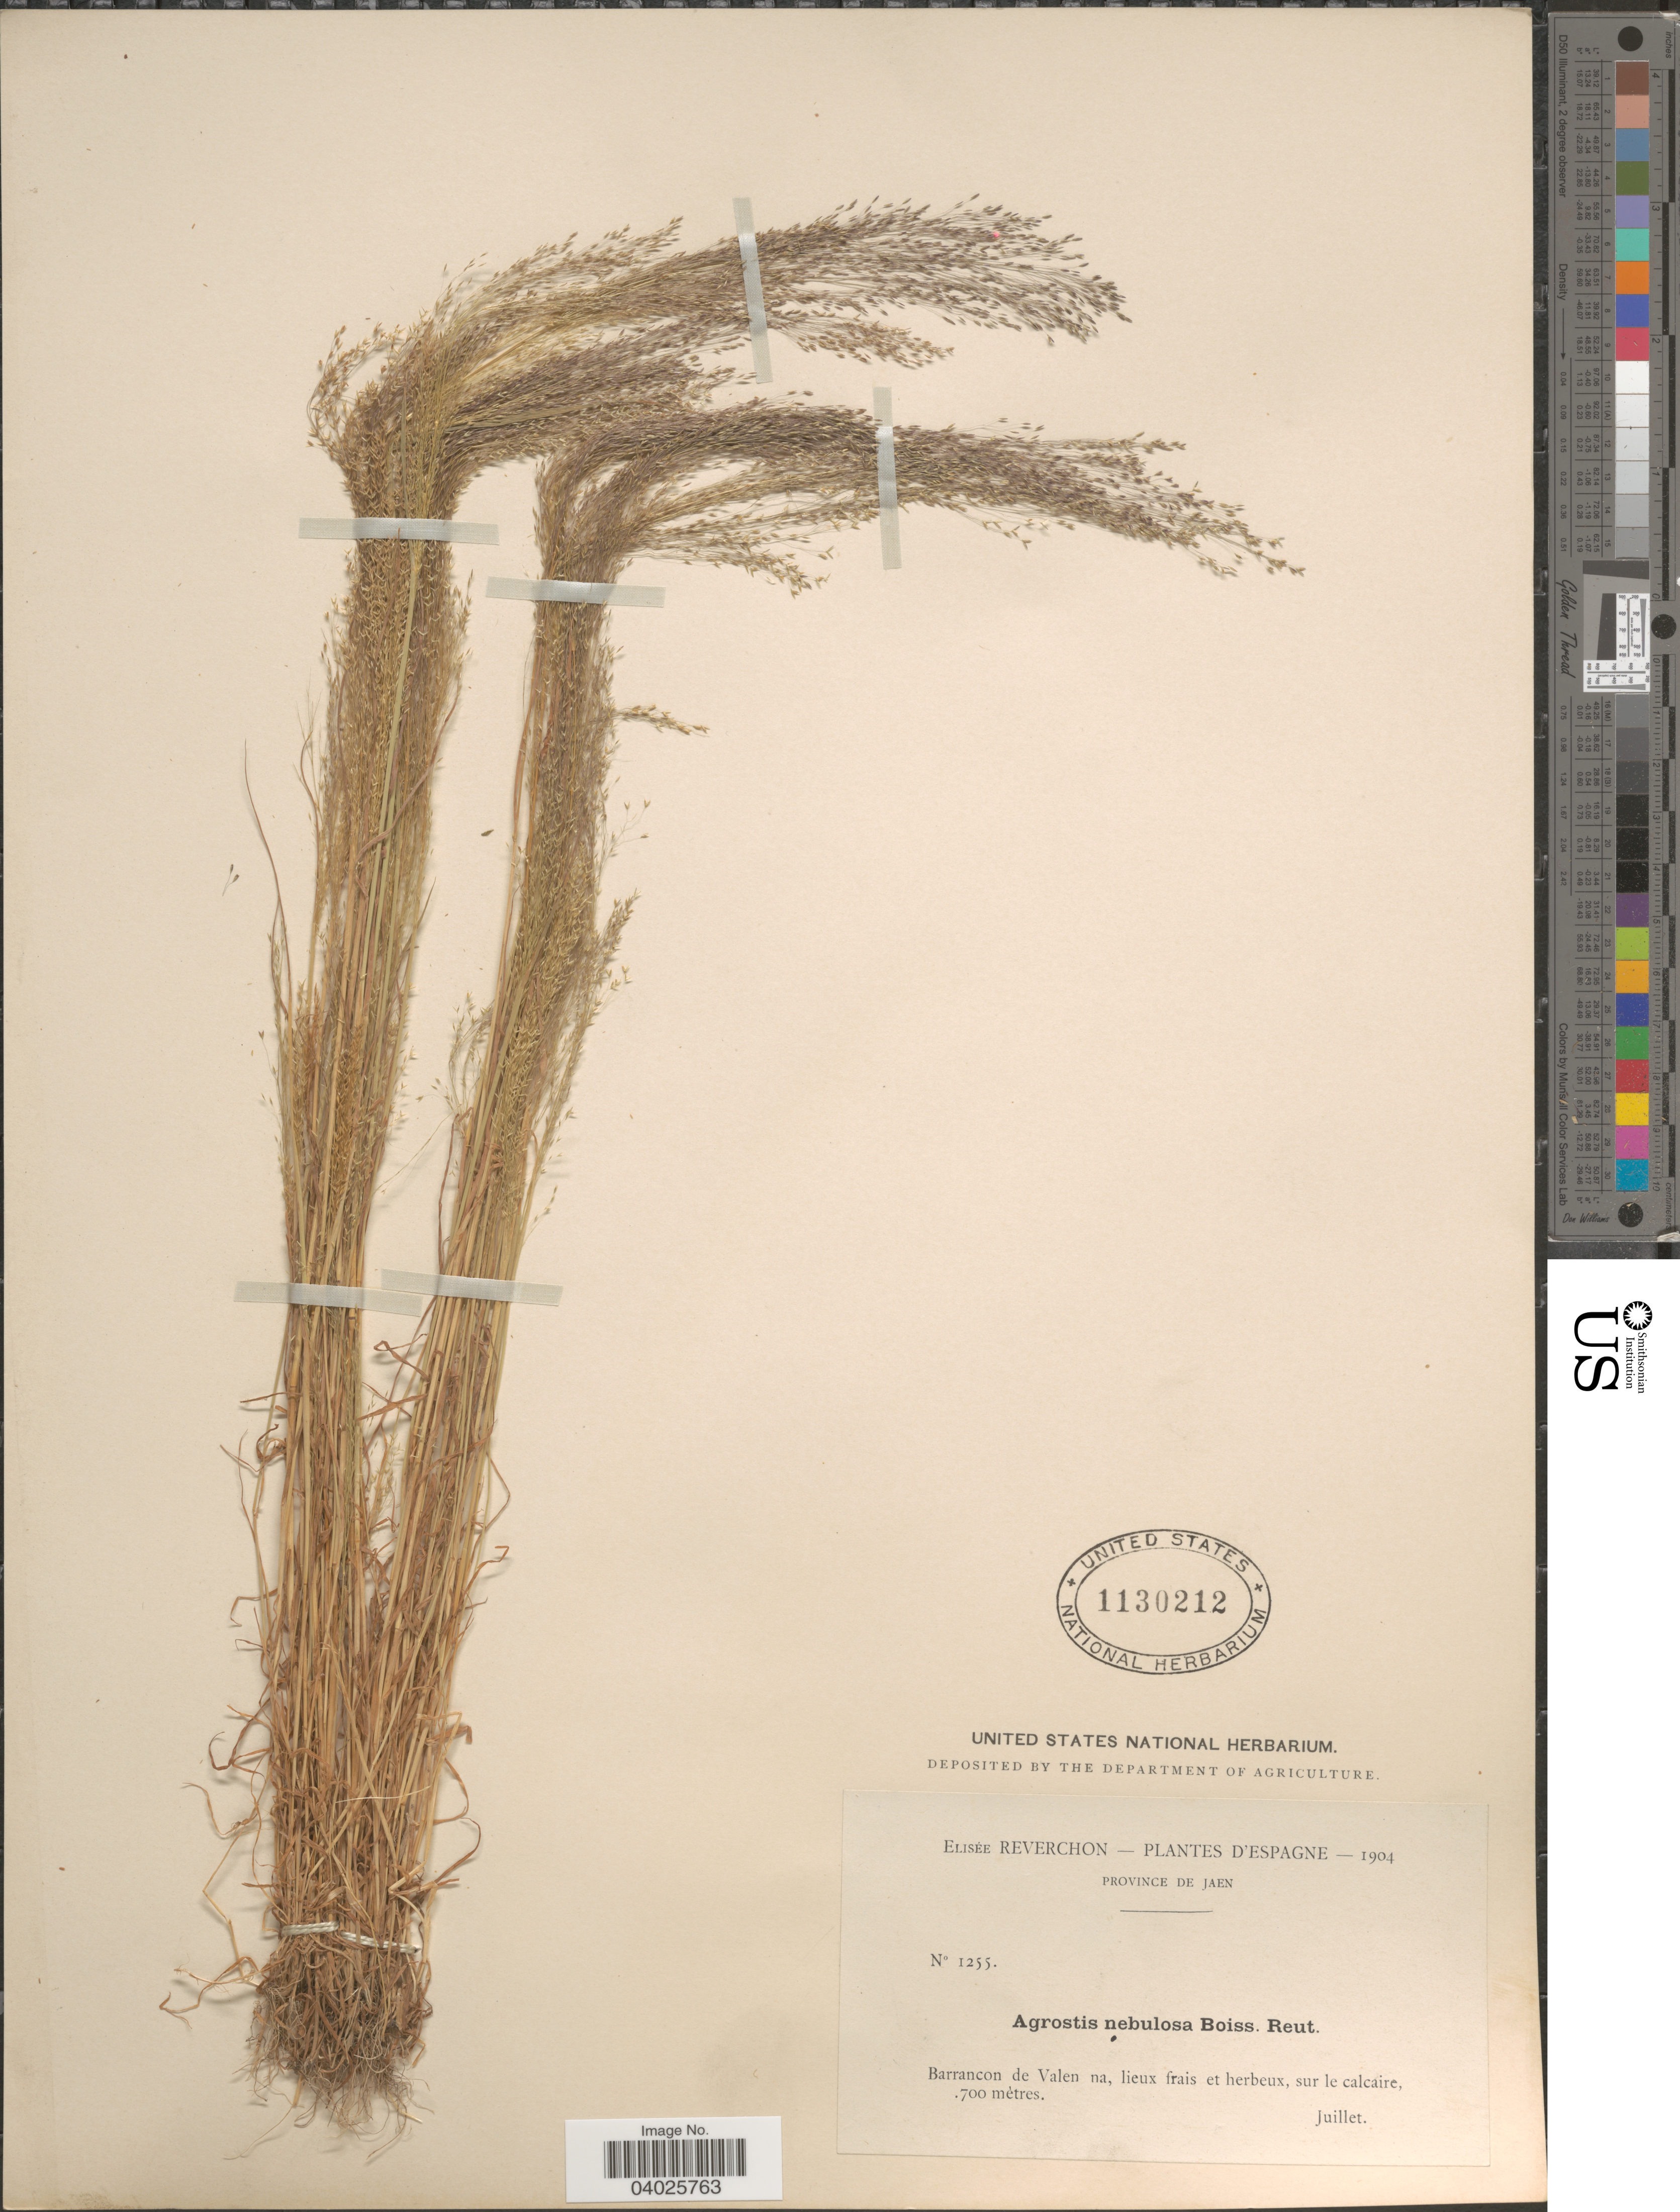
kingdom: Plantae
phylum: Tracheophyta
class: Liliopsida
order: Poales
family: Poaceae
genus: Agrostis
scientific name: Agrostis nebulosa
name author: Boiss. & Reut.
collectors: E. Reverchon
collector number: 1255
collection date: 1904-07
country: Spain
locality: D'Espagne. Province de Jaen. Barrancon de Valen na, lieux frais et herbeux, sur le calcaire.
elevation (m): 700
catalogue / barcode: US 1130212